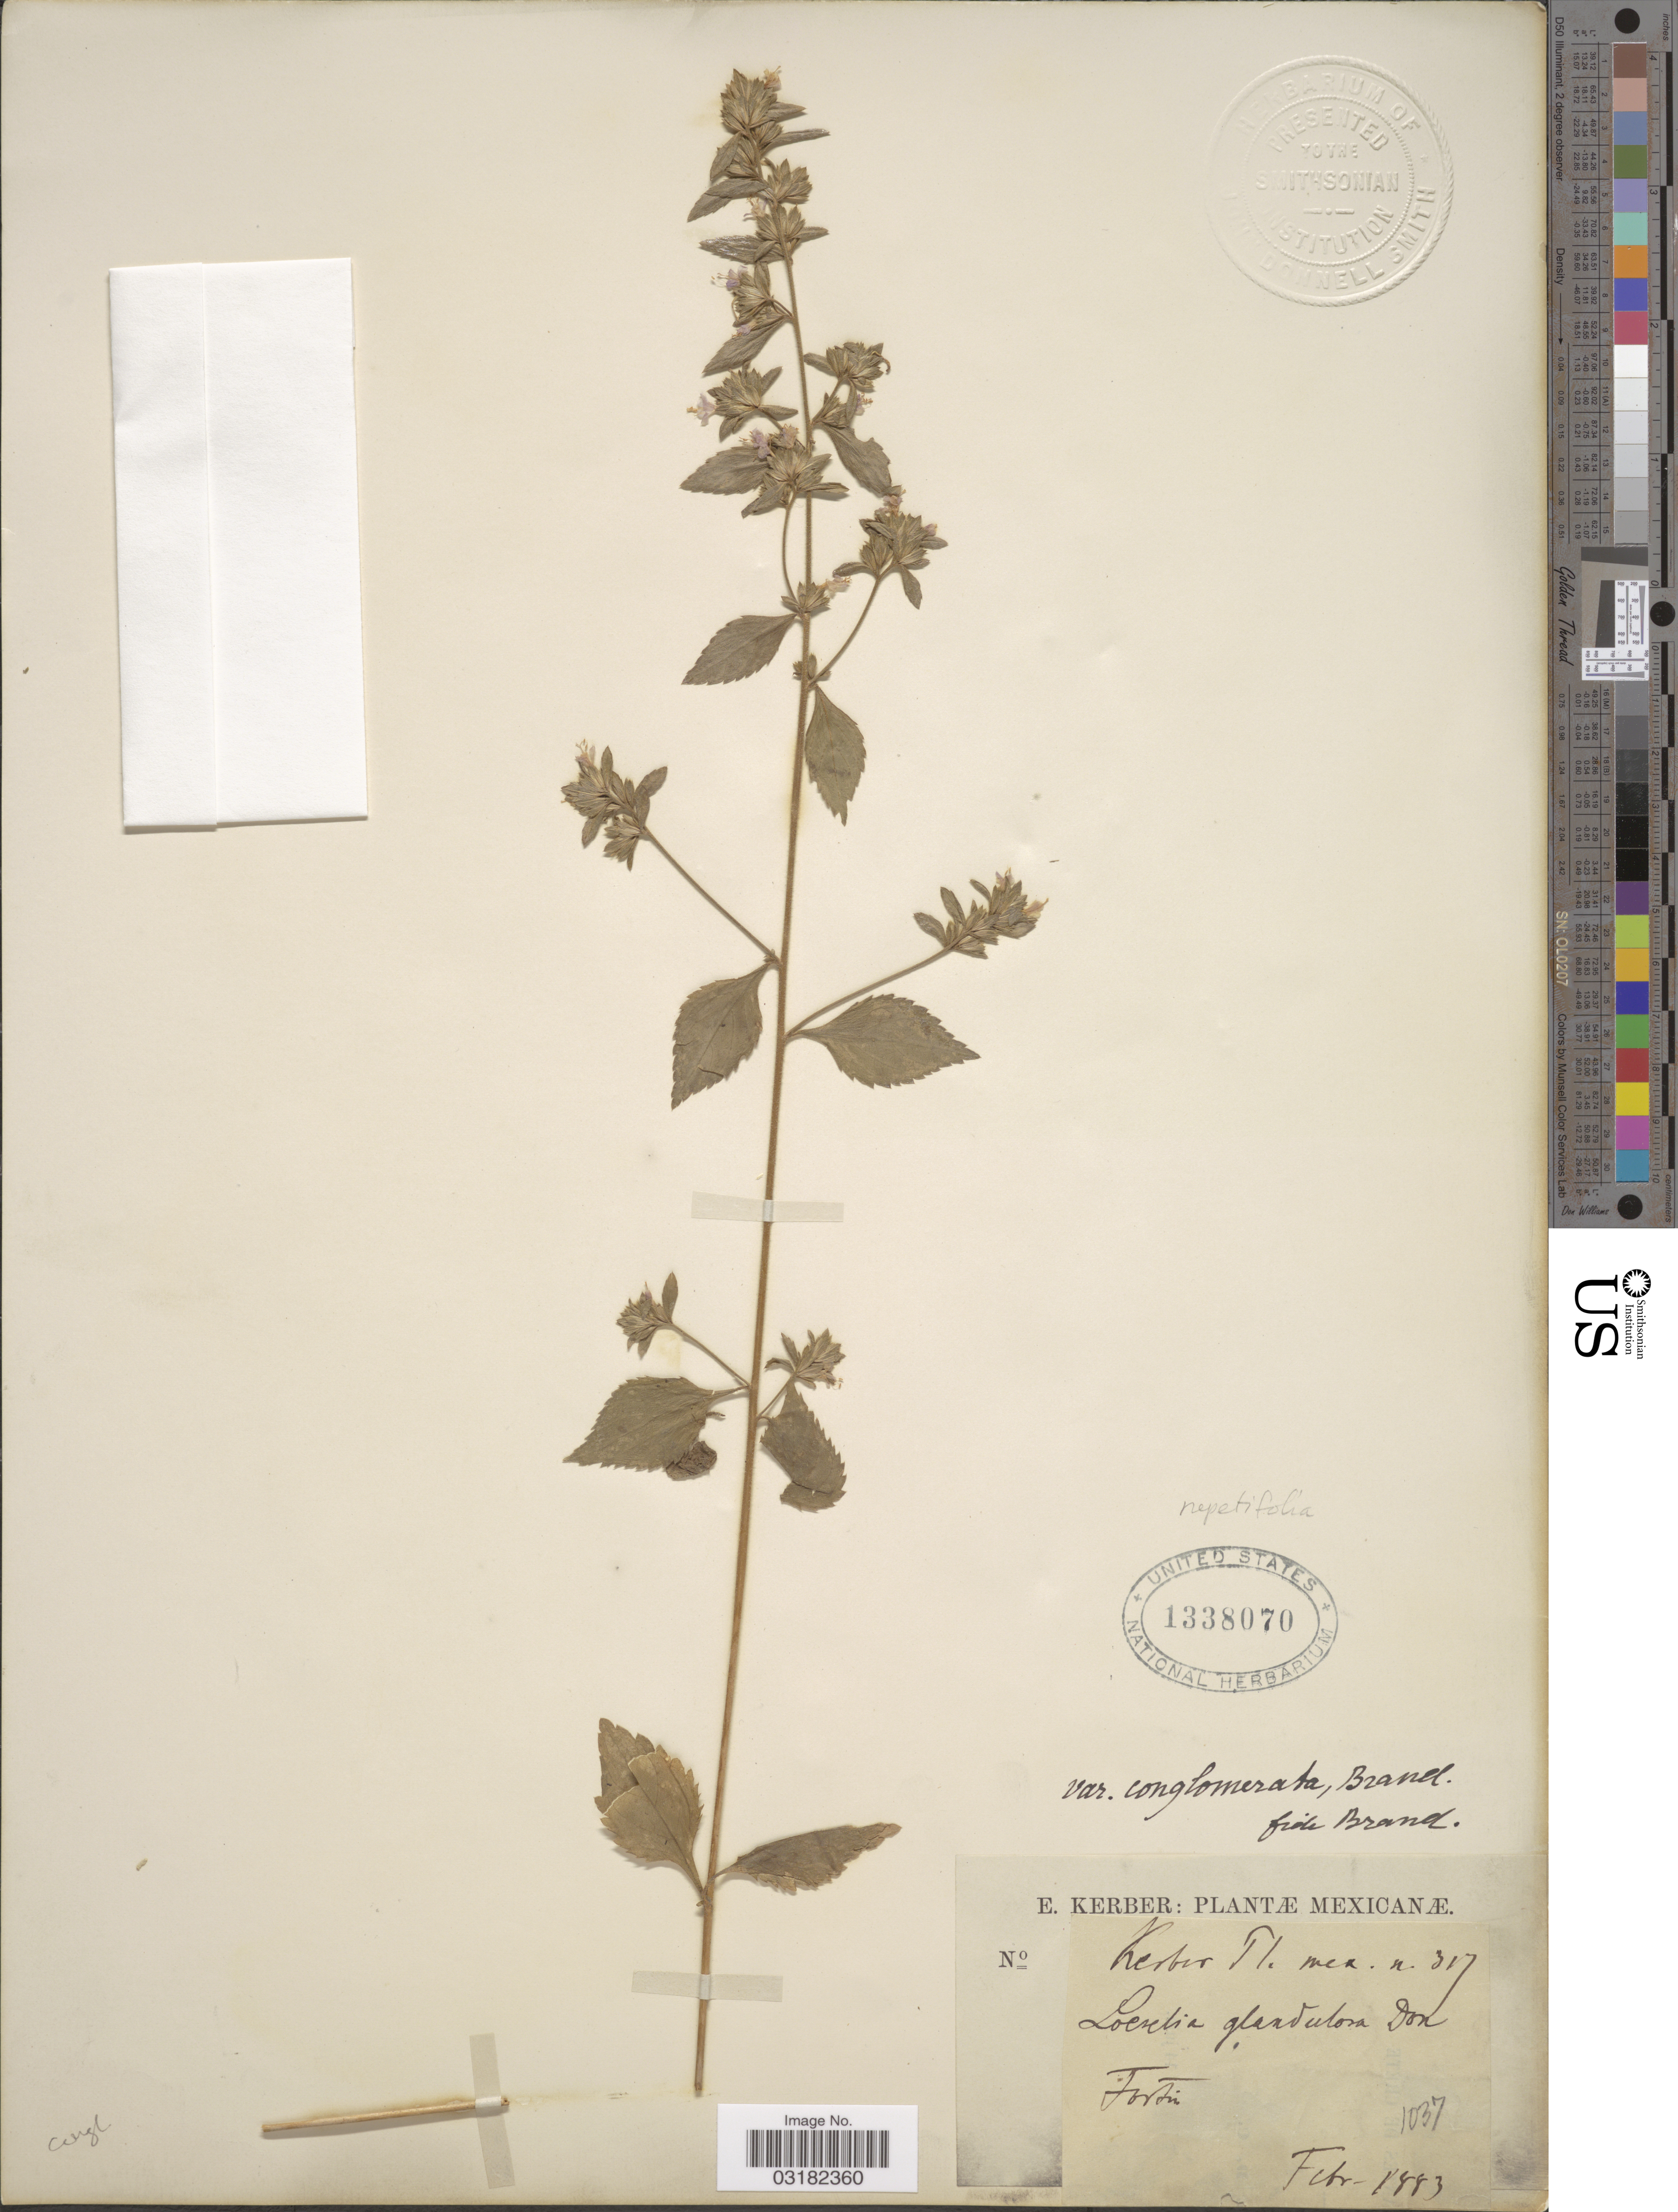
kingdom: Plantae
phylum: Tracheophyta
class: Magnoliopsida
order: Ericales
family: Polemoniaceae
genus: Loeselia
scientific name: Loeselia glandulosa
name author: (Cav.) G. Don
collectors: E. Kerber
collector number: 1037?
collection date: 1883-02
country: Mexico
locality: Fortin.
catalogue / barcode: US 1338070